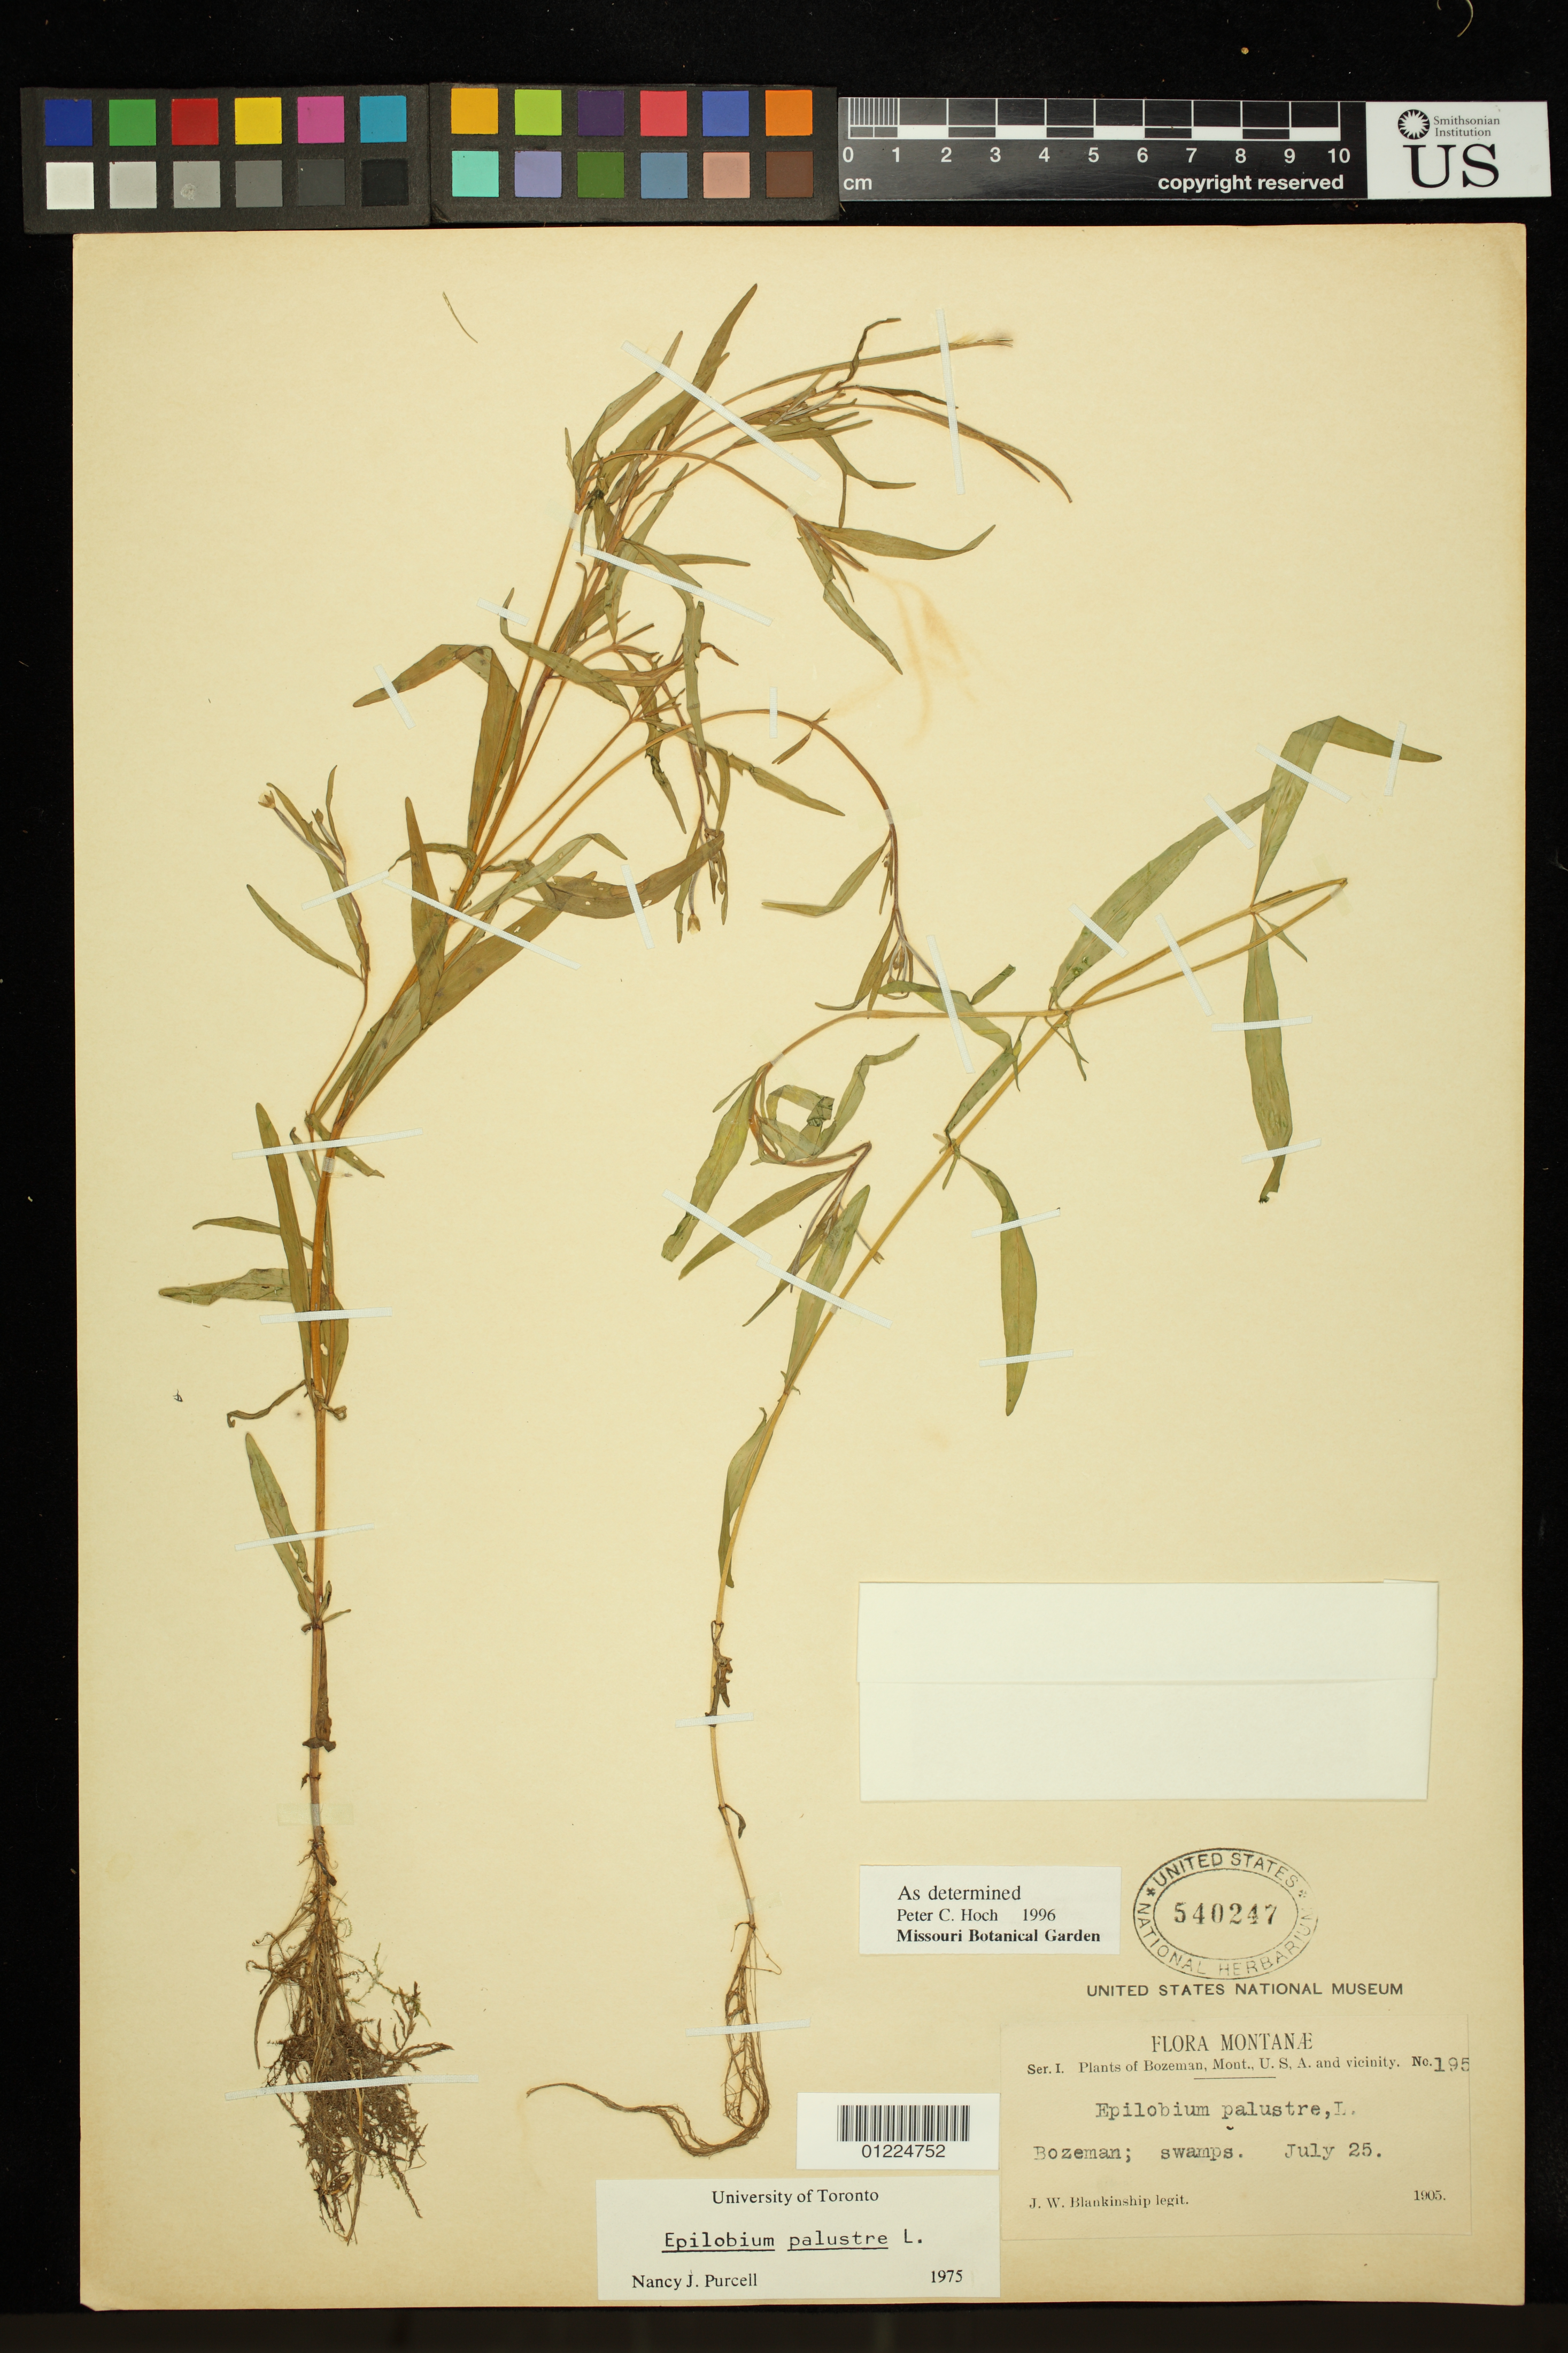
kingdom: Plantae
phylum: Tracheophyta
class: Magnoliopsida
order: Myrtales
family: Onagraceae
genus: Epilobium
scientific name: Epilobium palustre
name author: L.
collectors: J. W. Blankinship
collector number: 195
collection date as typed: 25 Jul 1905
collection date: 1905-07-25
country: United States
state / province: Montana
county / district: Gallatin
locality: Bozeman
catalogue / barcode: US 540247